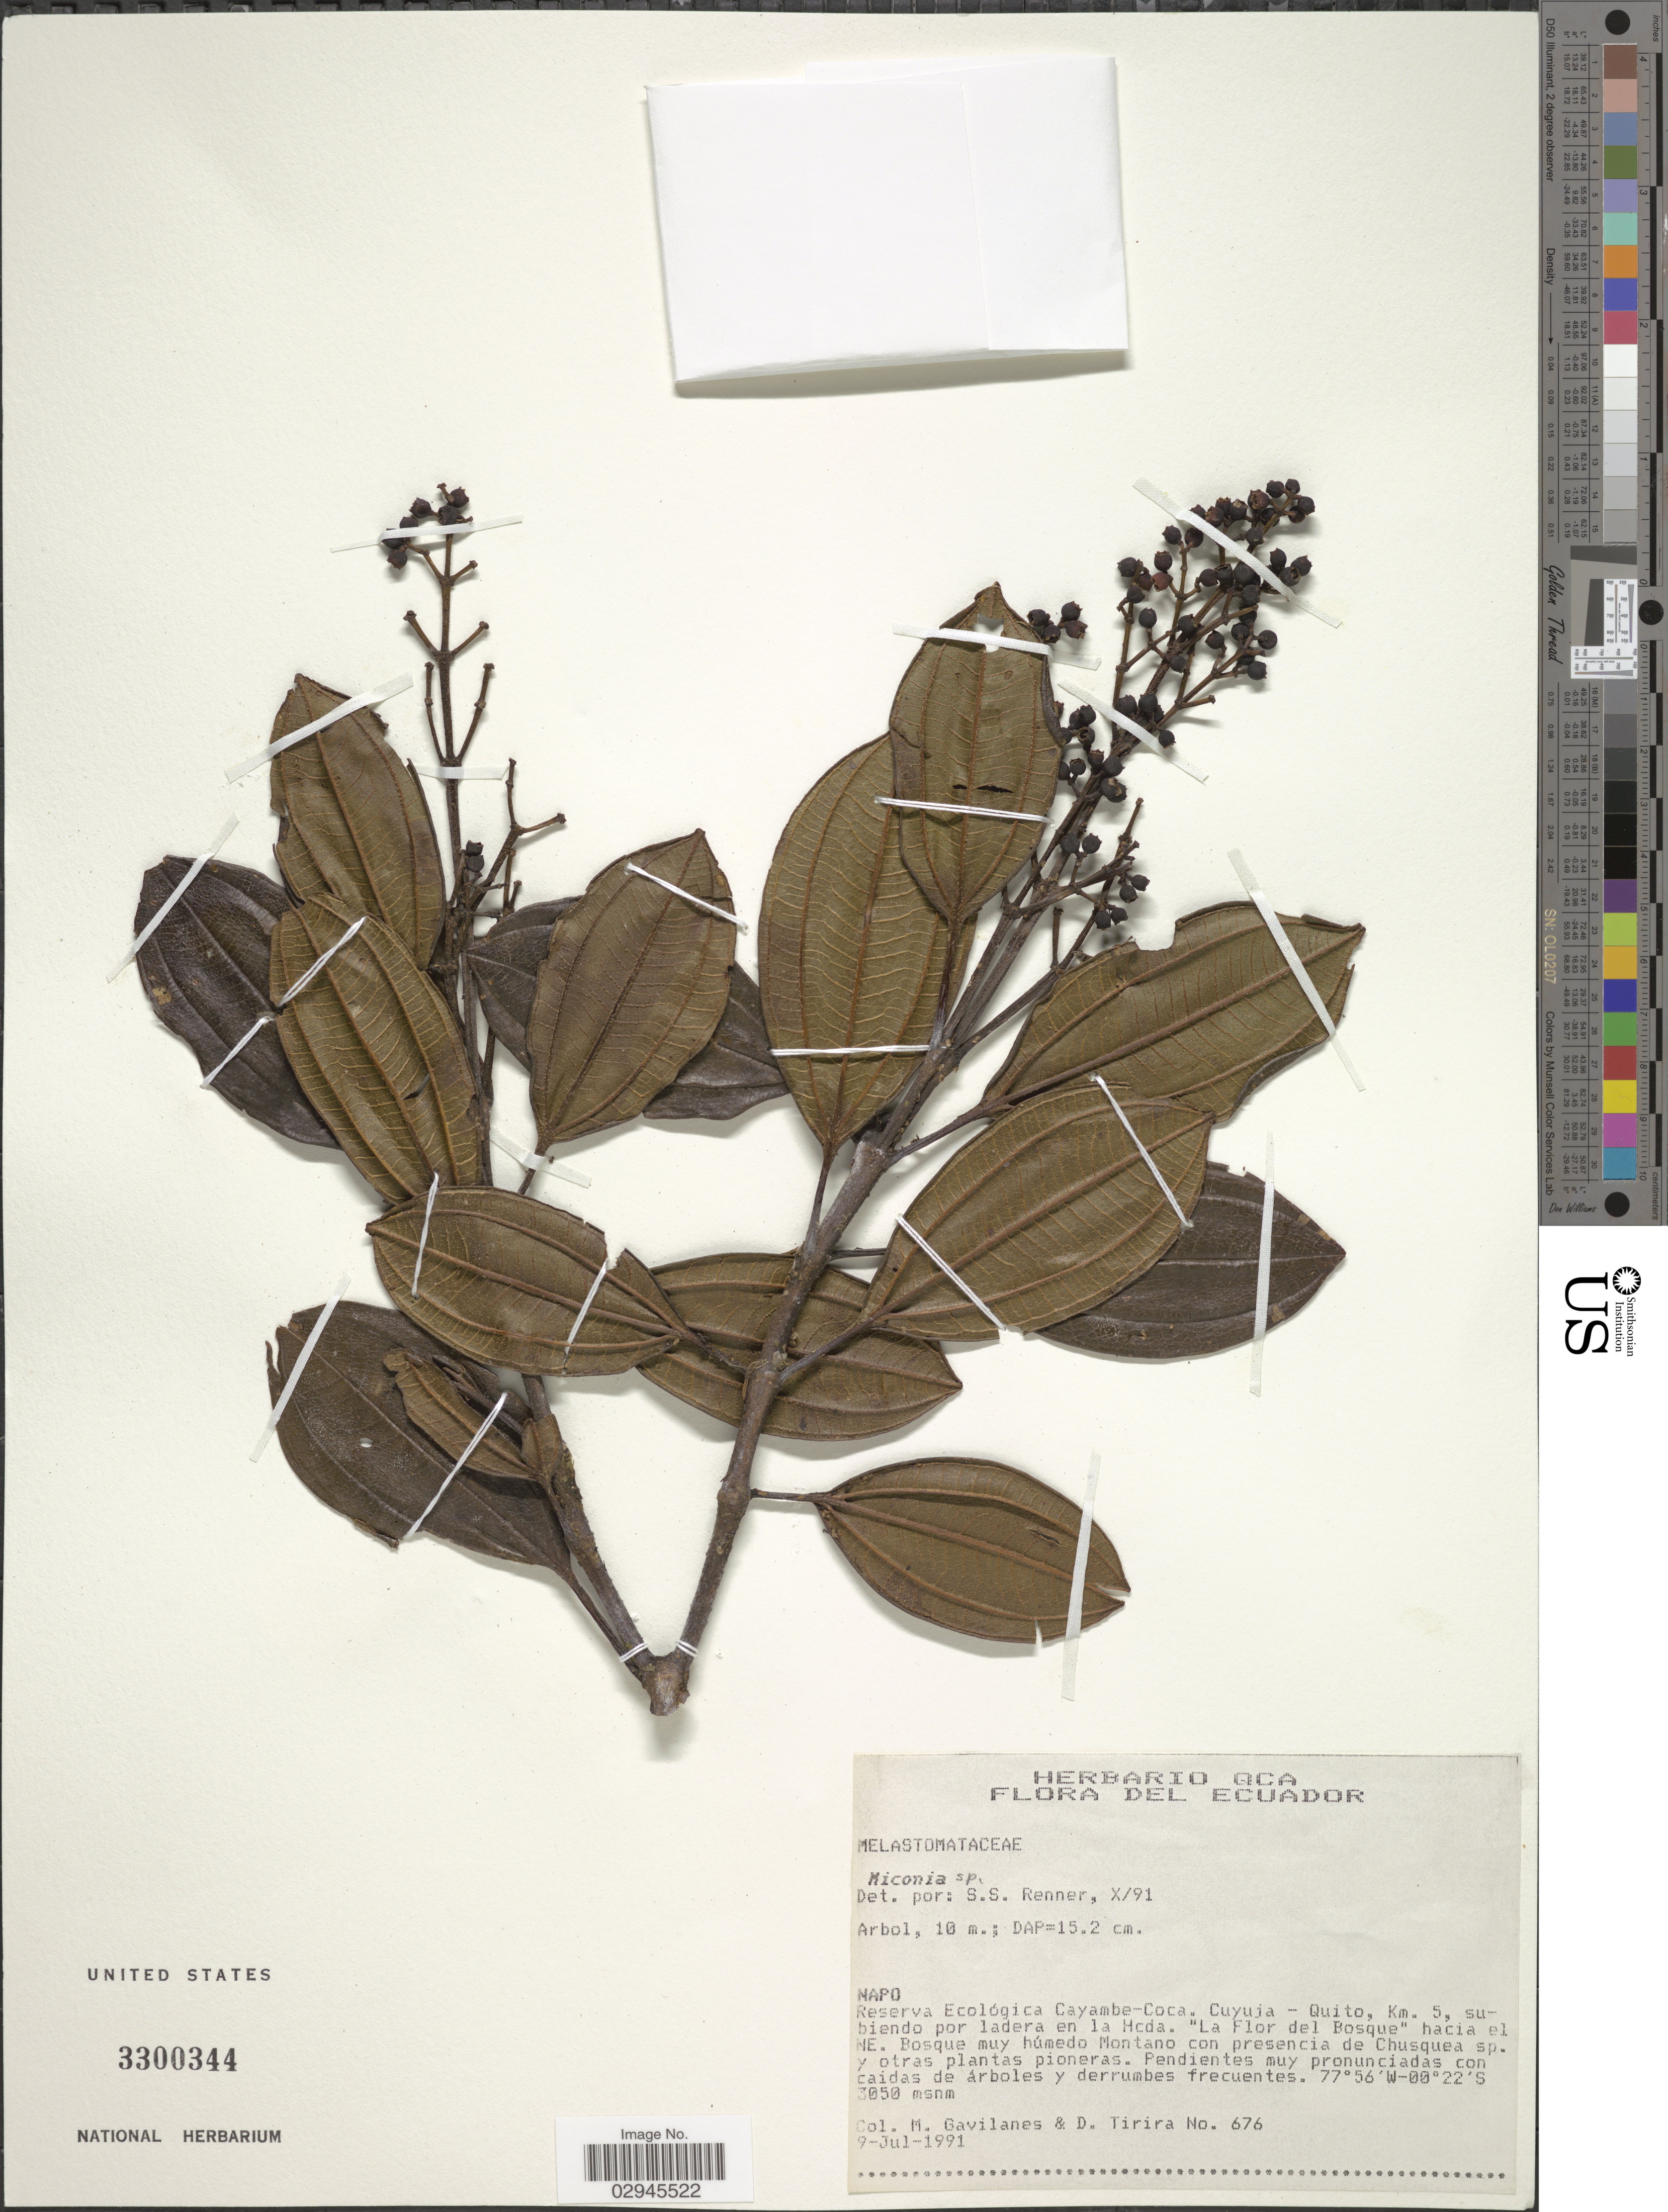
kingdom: Plantae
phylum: Tracheophyta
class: Magnoliopsida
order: Myrtales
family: Melastomataceae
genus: Miconia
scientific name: Miconia sp.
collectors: M. Gavilanes & D. Tirira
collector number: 676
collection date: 1991-07-09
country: Ecuador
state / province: Napo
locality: Reserva Ecológica Cayambe-Coca. Cuyuja - Quito, Km. 5, subiendo por ladera en la Hcda. "La Flor del Bosque" hacia el NE.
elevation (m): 3050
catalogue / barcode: US 3300344